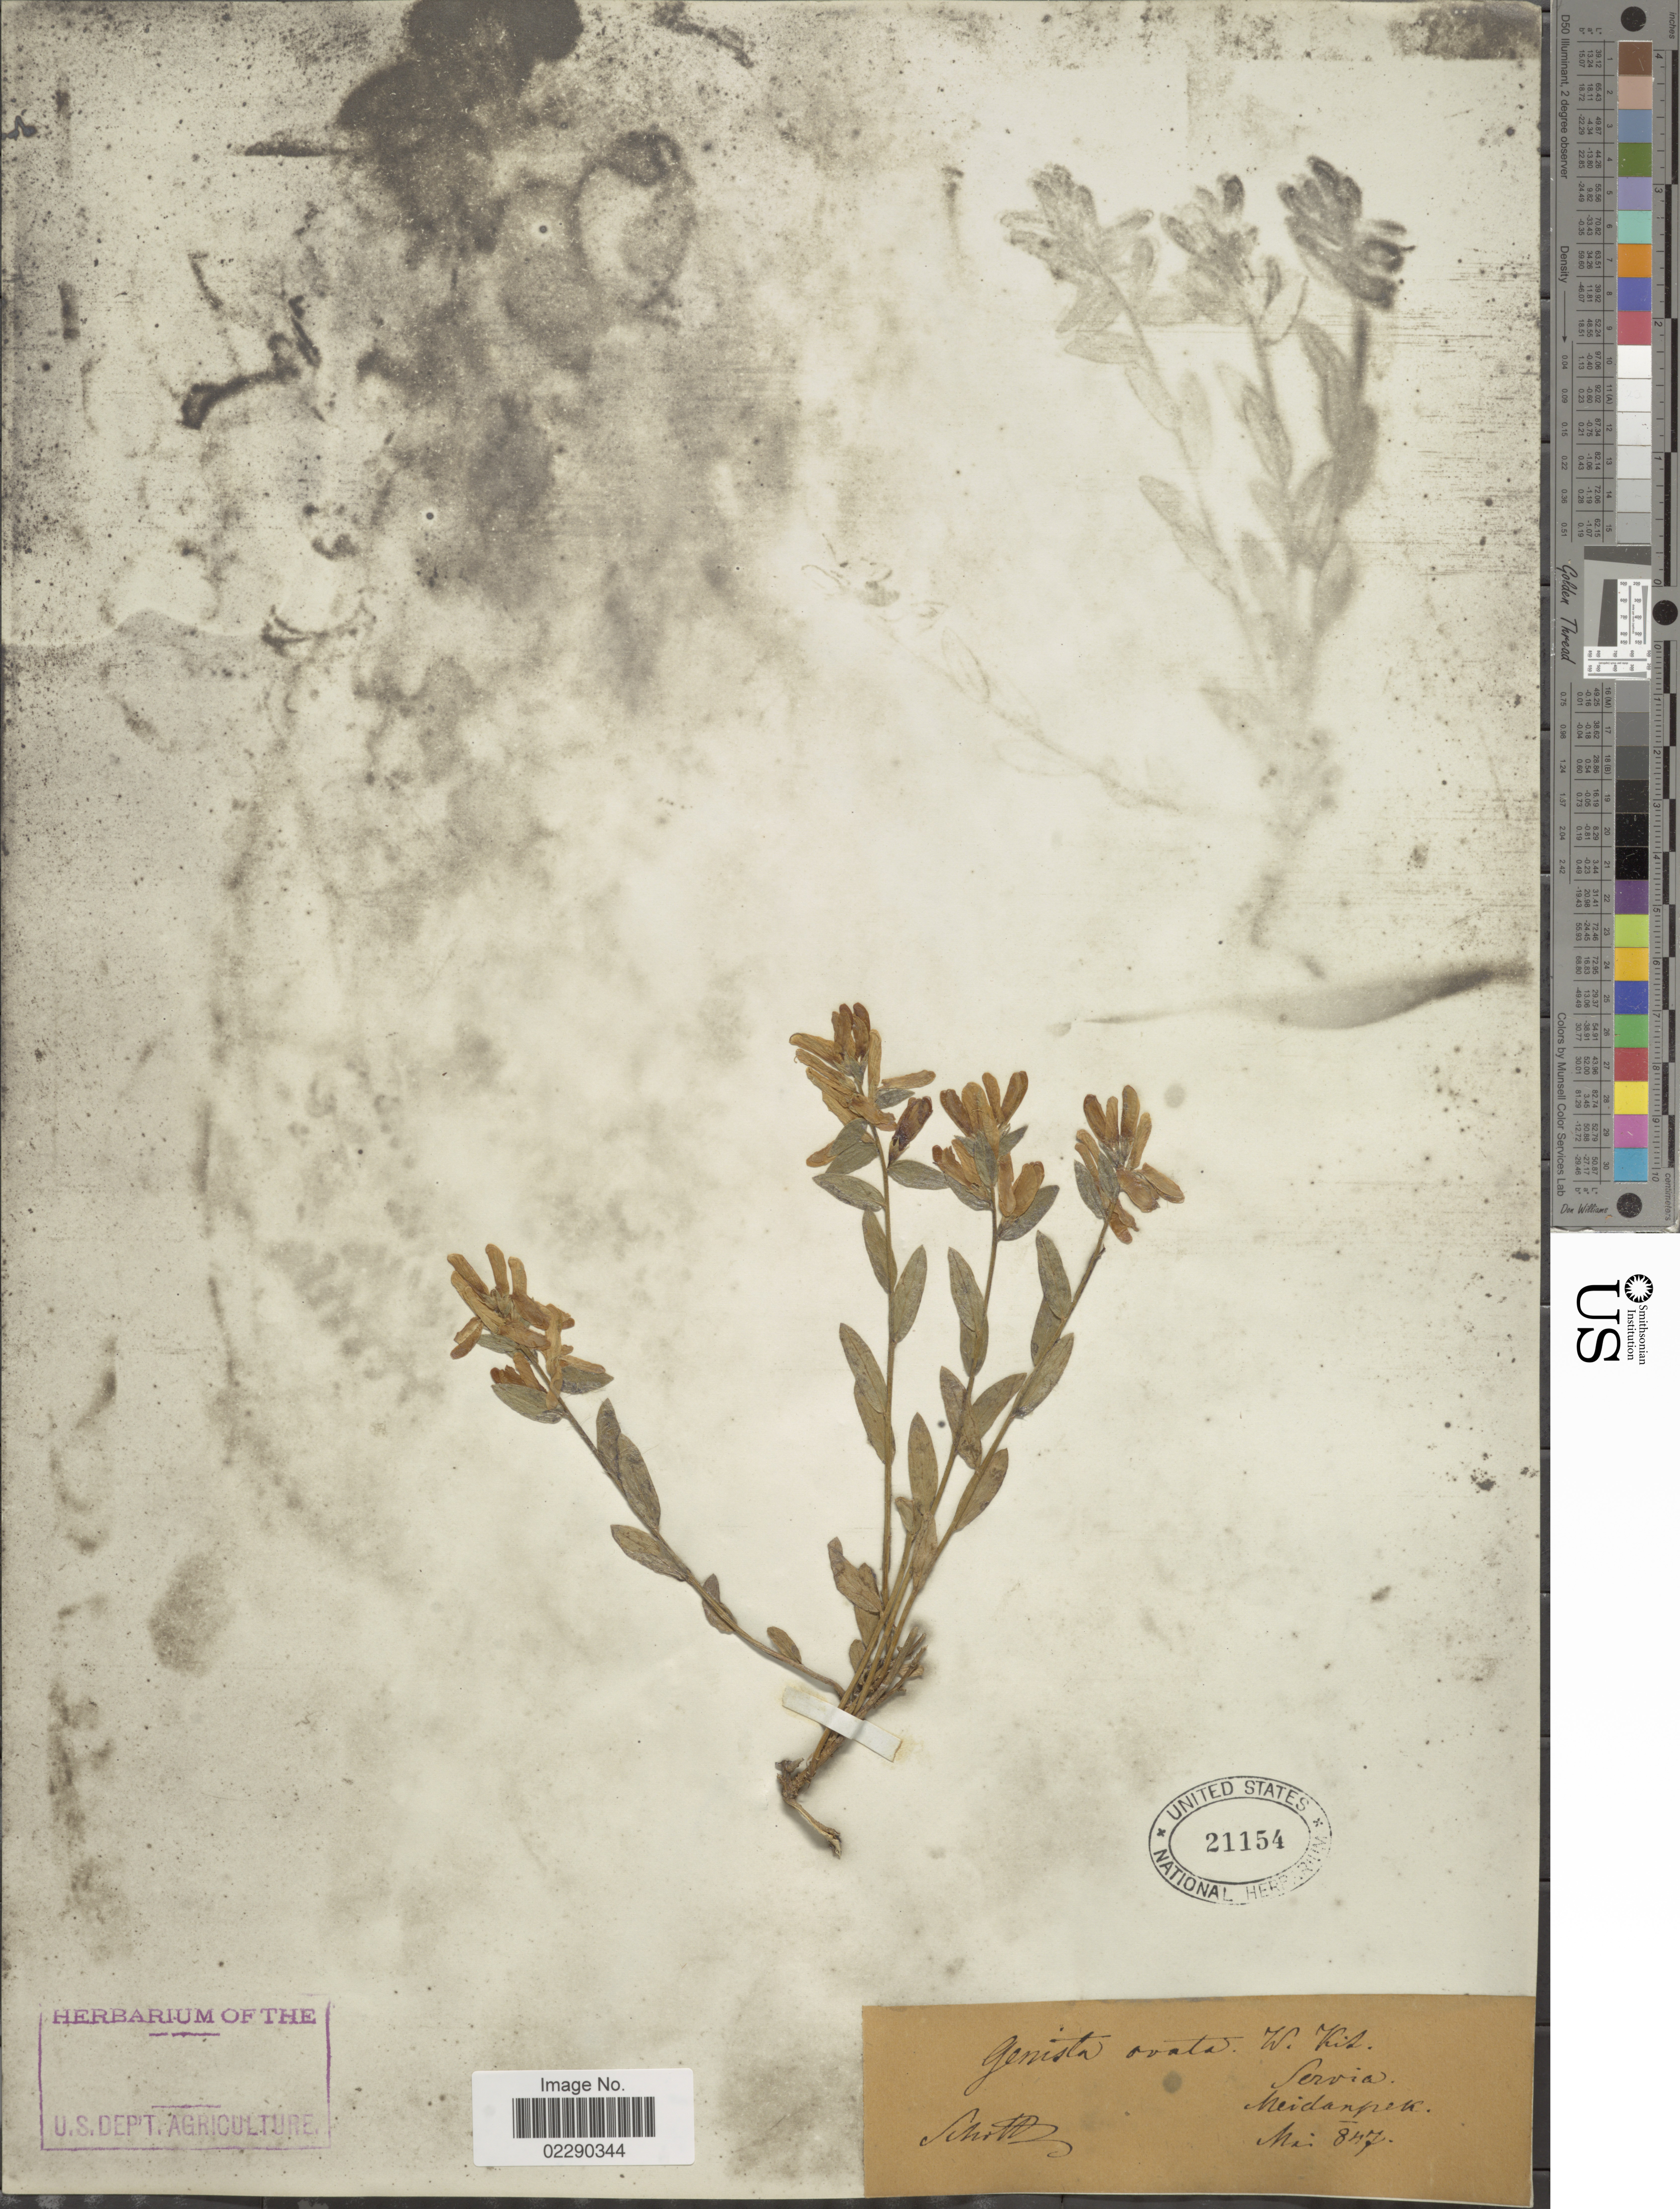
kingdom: Plantae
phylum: Tracheophyta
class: Magnoliopsida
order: Fabales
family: Fabaceae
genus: Genista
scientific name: Genista ovata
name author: Waldst. & Kit.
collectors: Schott, --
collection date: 1947-05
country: Serbia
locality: Servia, Meidanpek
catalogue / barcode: US 21154